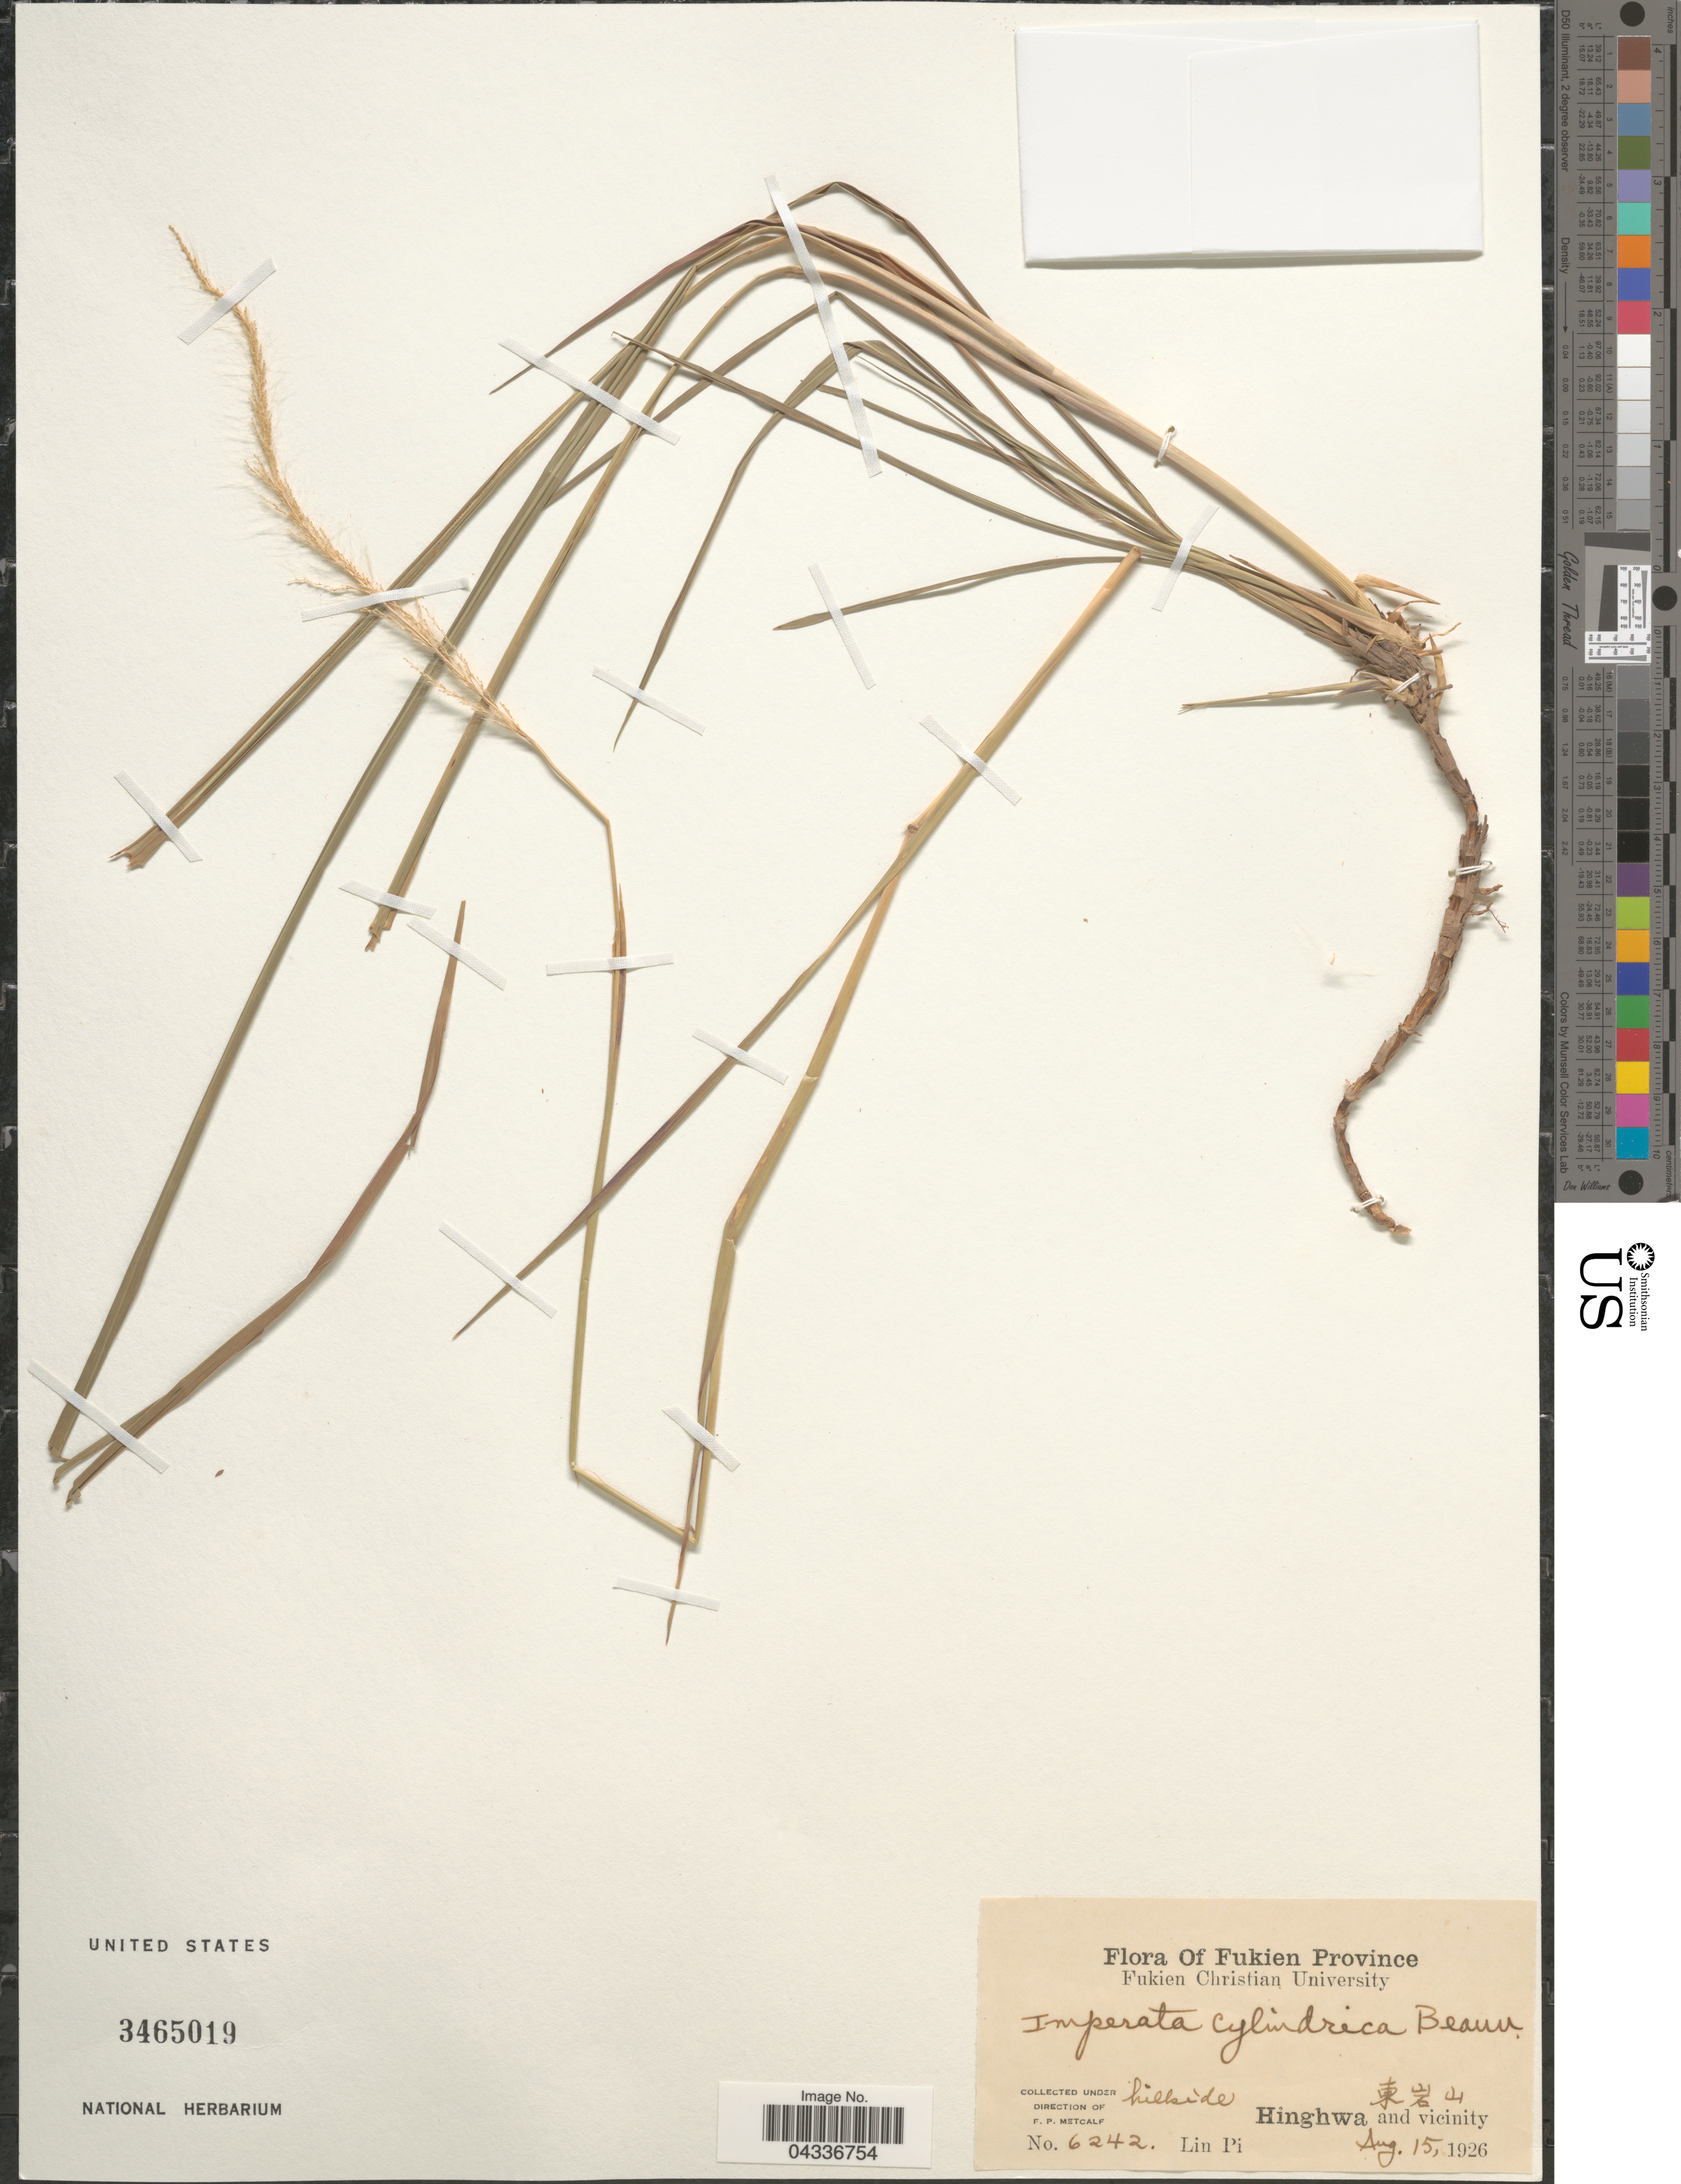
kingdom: Plantae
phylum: Tracheophyta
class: Liliopsida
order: Poales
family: Poaceae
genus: Imperata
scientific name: Imperata cylindrica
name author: (L.) P. Beauv.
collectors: L. Pi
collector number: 6242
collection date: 1926-08-15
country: China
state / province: Fujian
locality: Fukien Province. Hinghwa and vicinity.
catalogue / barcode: US 3465019